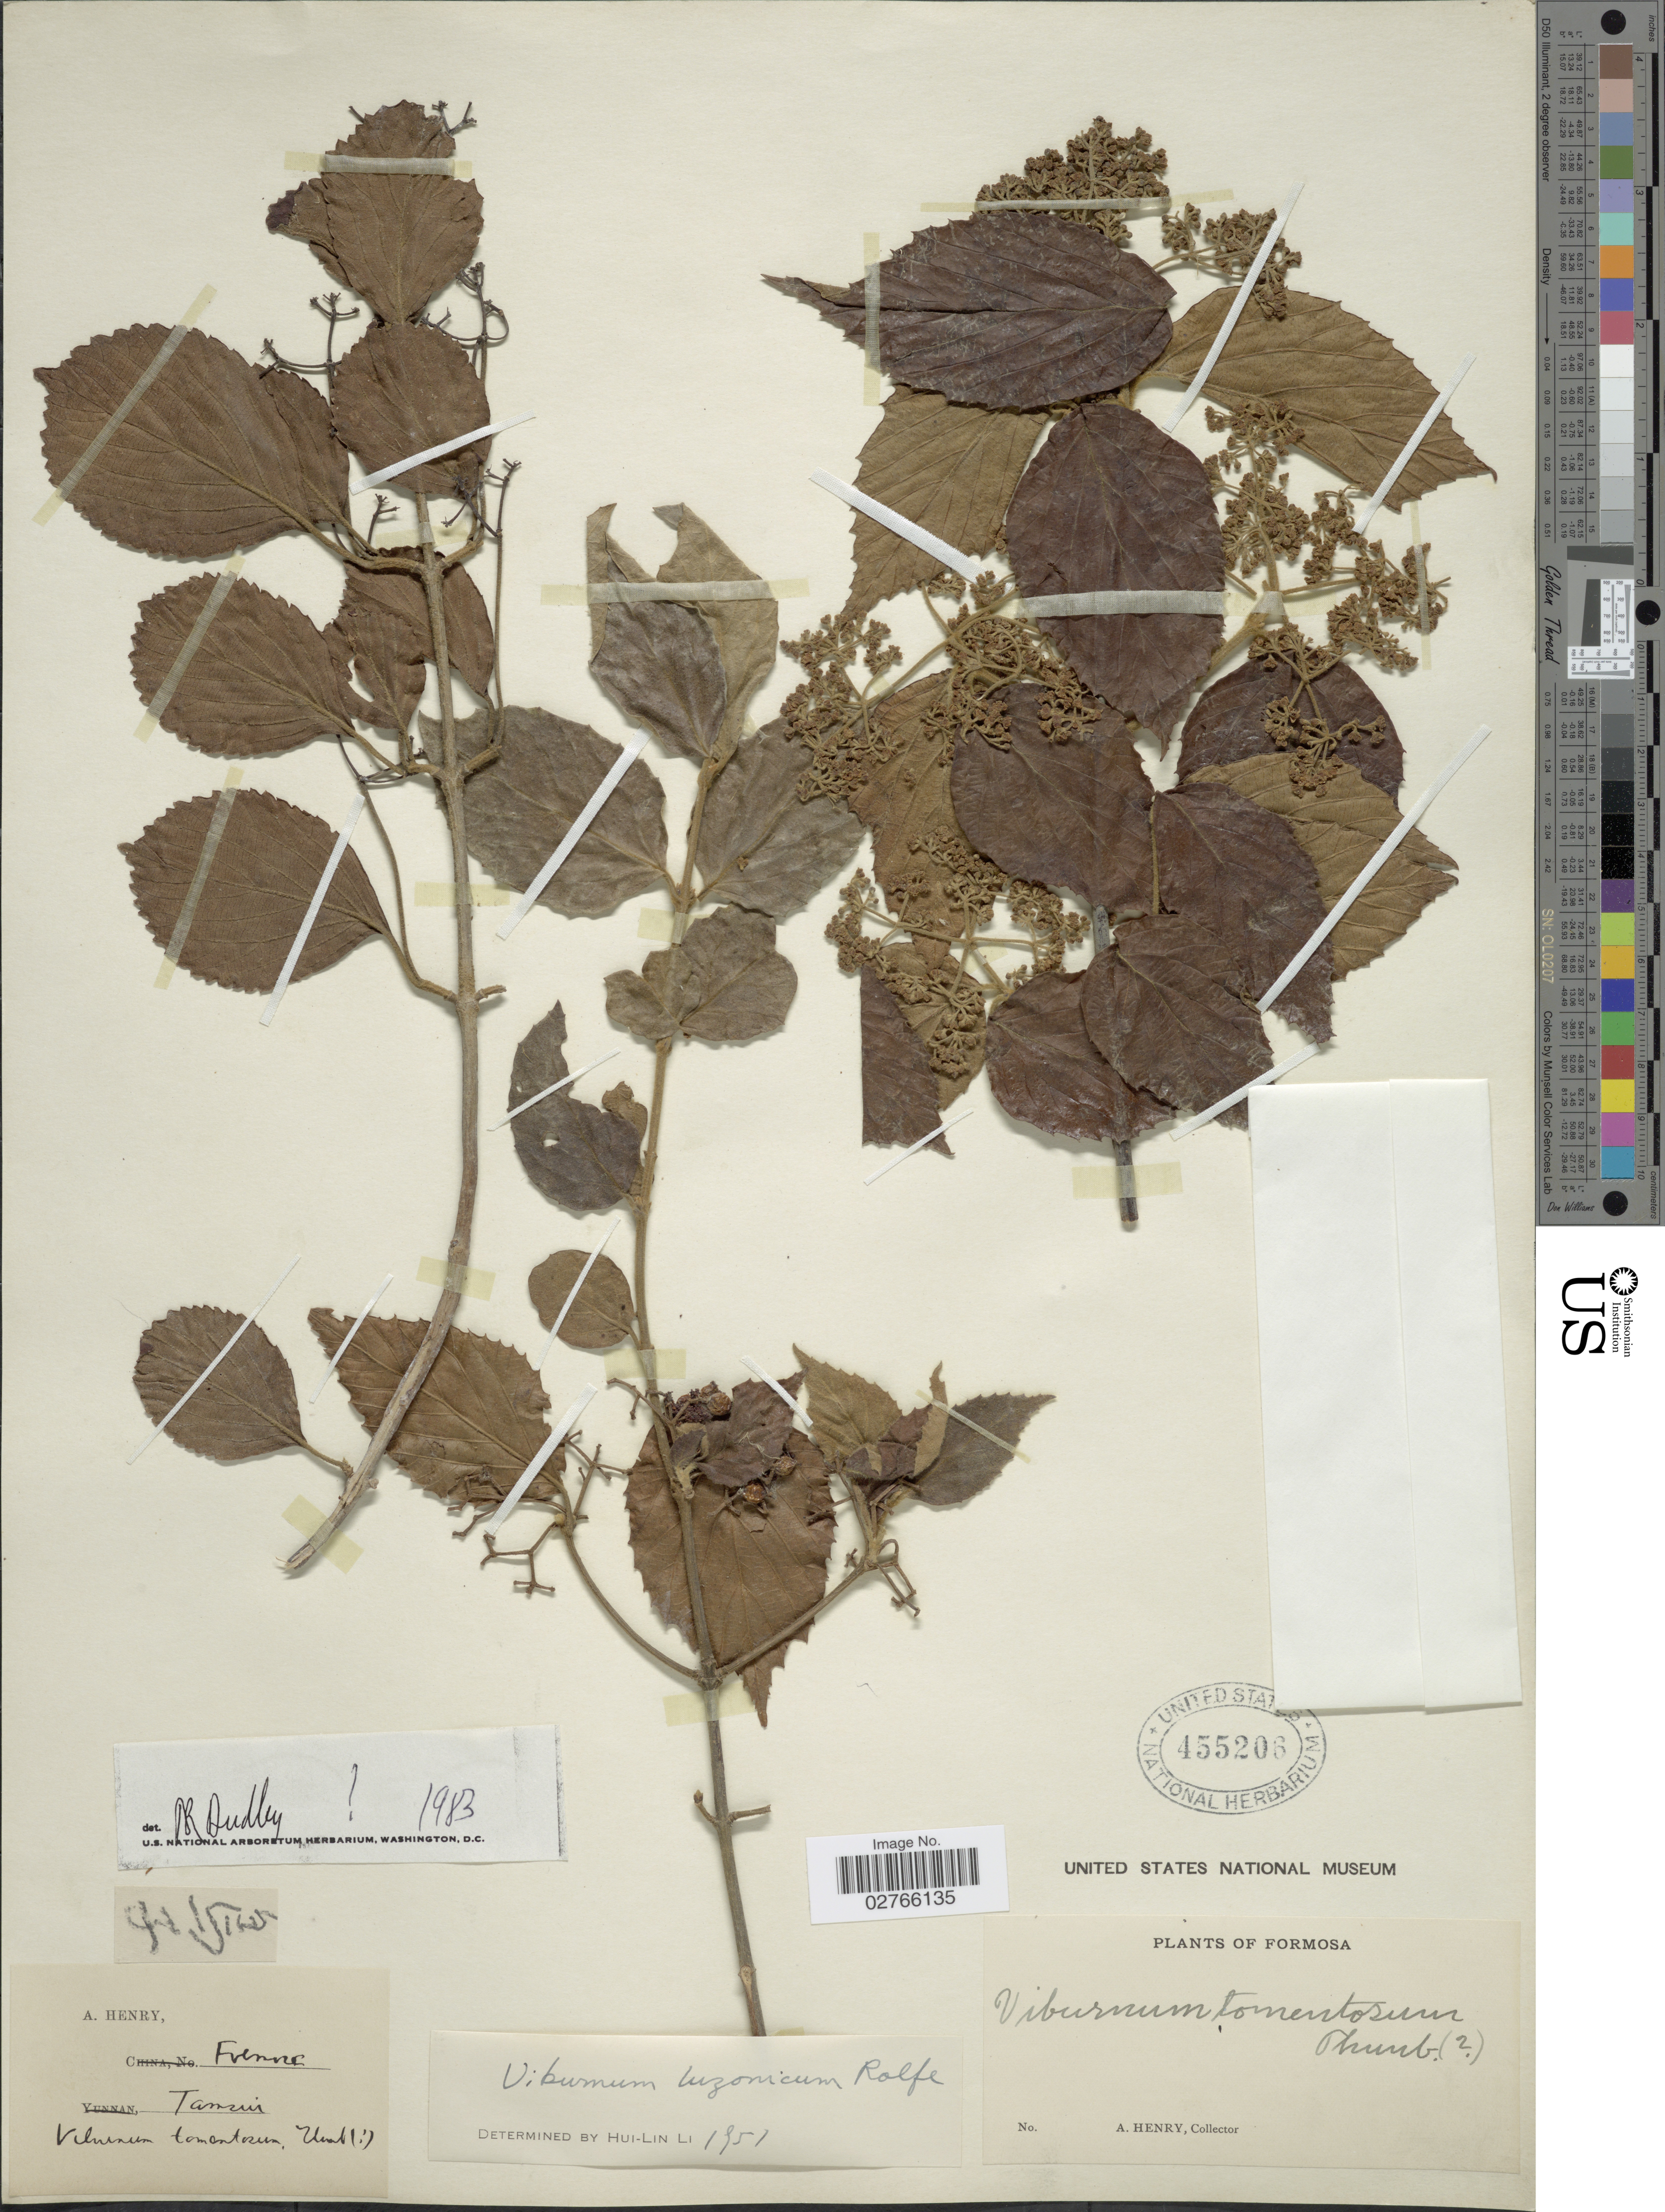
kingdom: Plantae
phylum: Tracheophyta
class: Magnoliopsida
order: Dipsacales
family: Viburnaceae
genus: Viburnum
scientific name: Viburnum formosanum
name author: (Hance) Hayata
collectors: A. Henry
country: Taiwan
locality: Formosa, Tamsui.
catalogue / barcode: US 455206